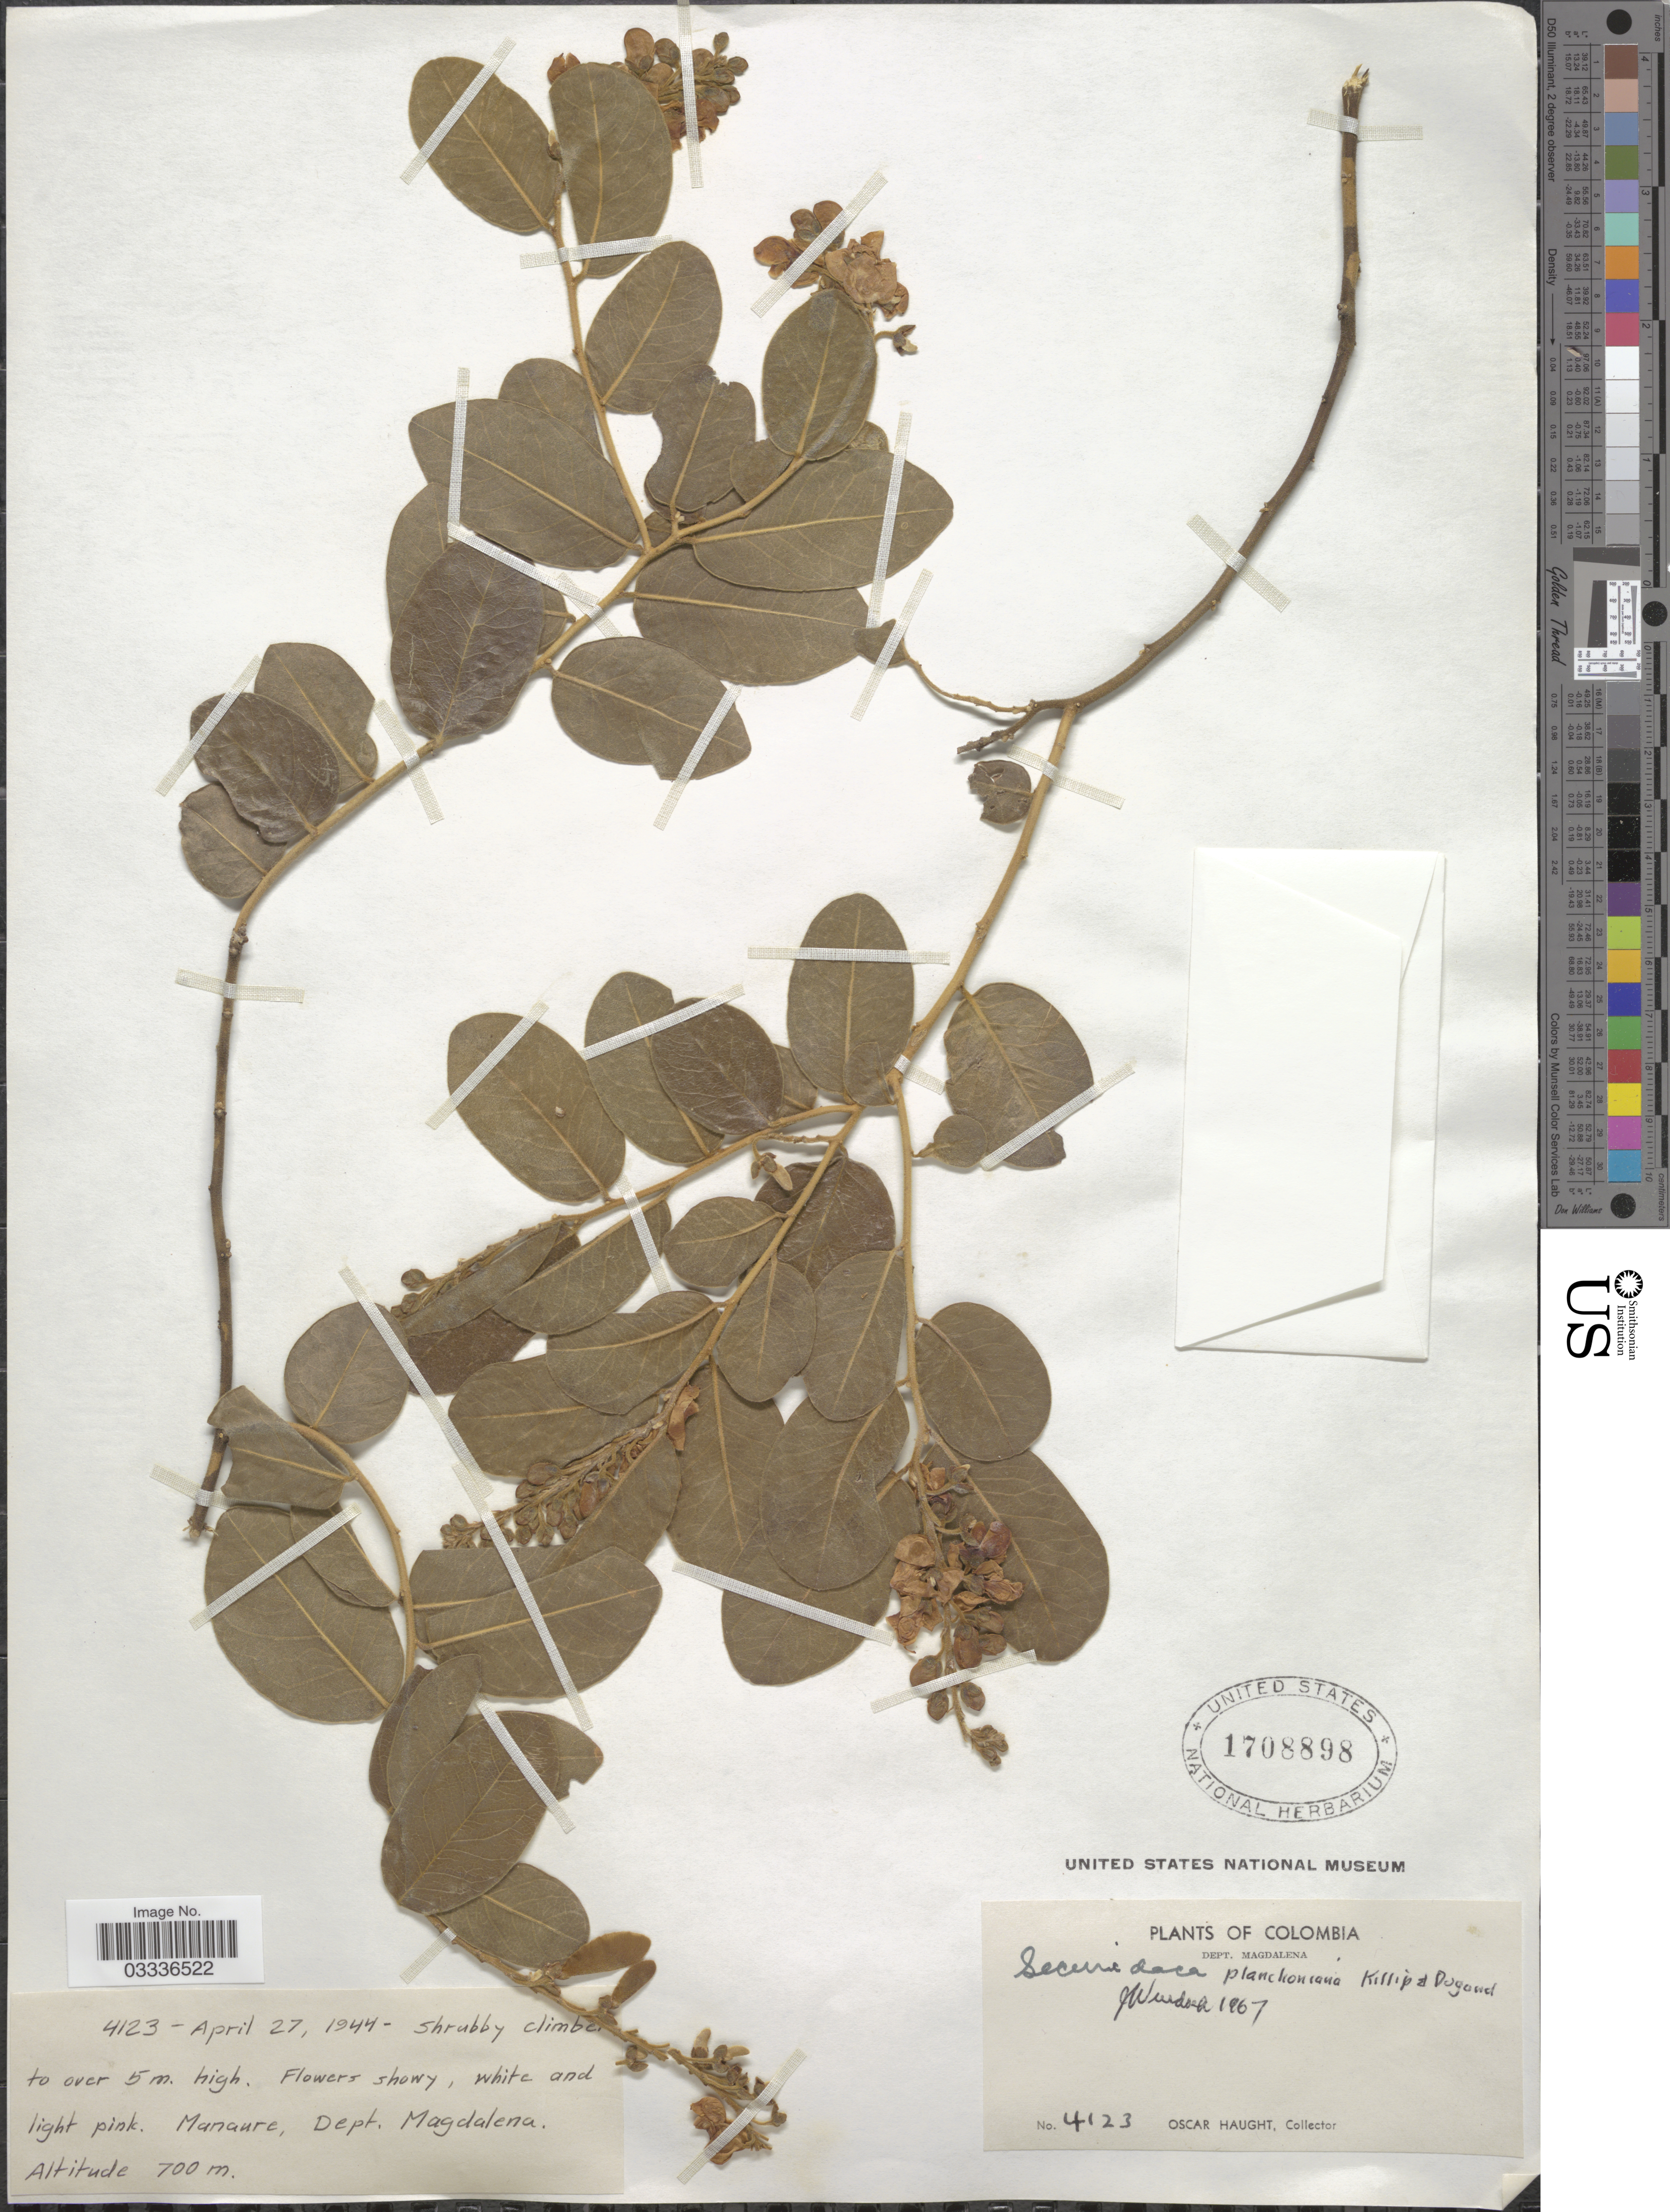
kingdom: Plantae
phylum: Tracheophyta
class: Magnoliopsida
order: Fabales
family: Polygalaceae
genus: Securidaca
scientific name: Securidaca planchoniana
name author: Killip & Dugand G.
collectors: O. L. Haught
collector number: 4123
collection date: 1944-04-27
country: Colombia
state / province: Magdalena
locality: Manaure, Dept. Magdalena.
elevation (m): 700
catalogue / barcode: US 1708898